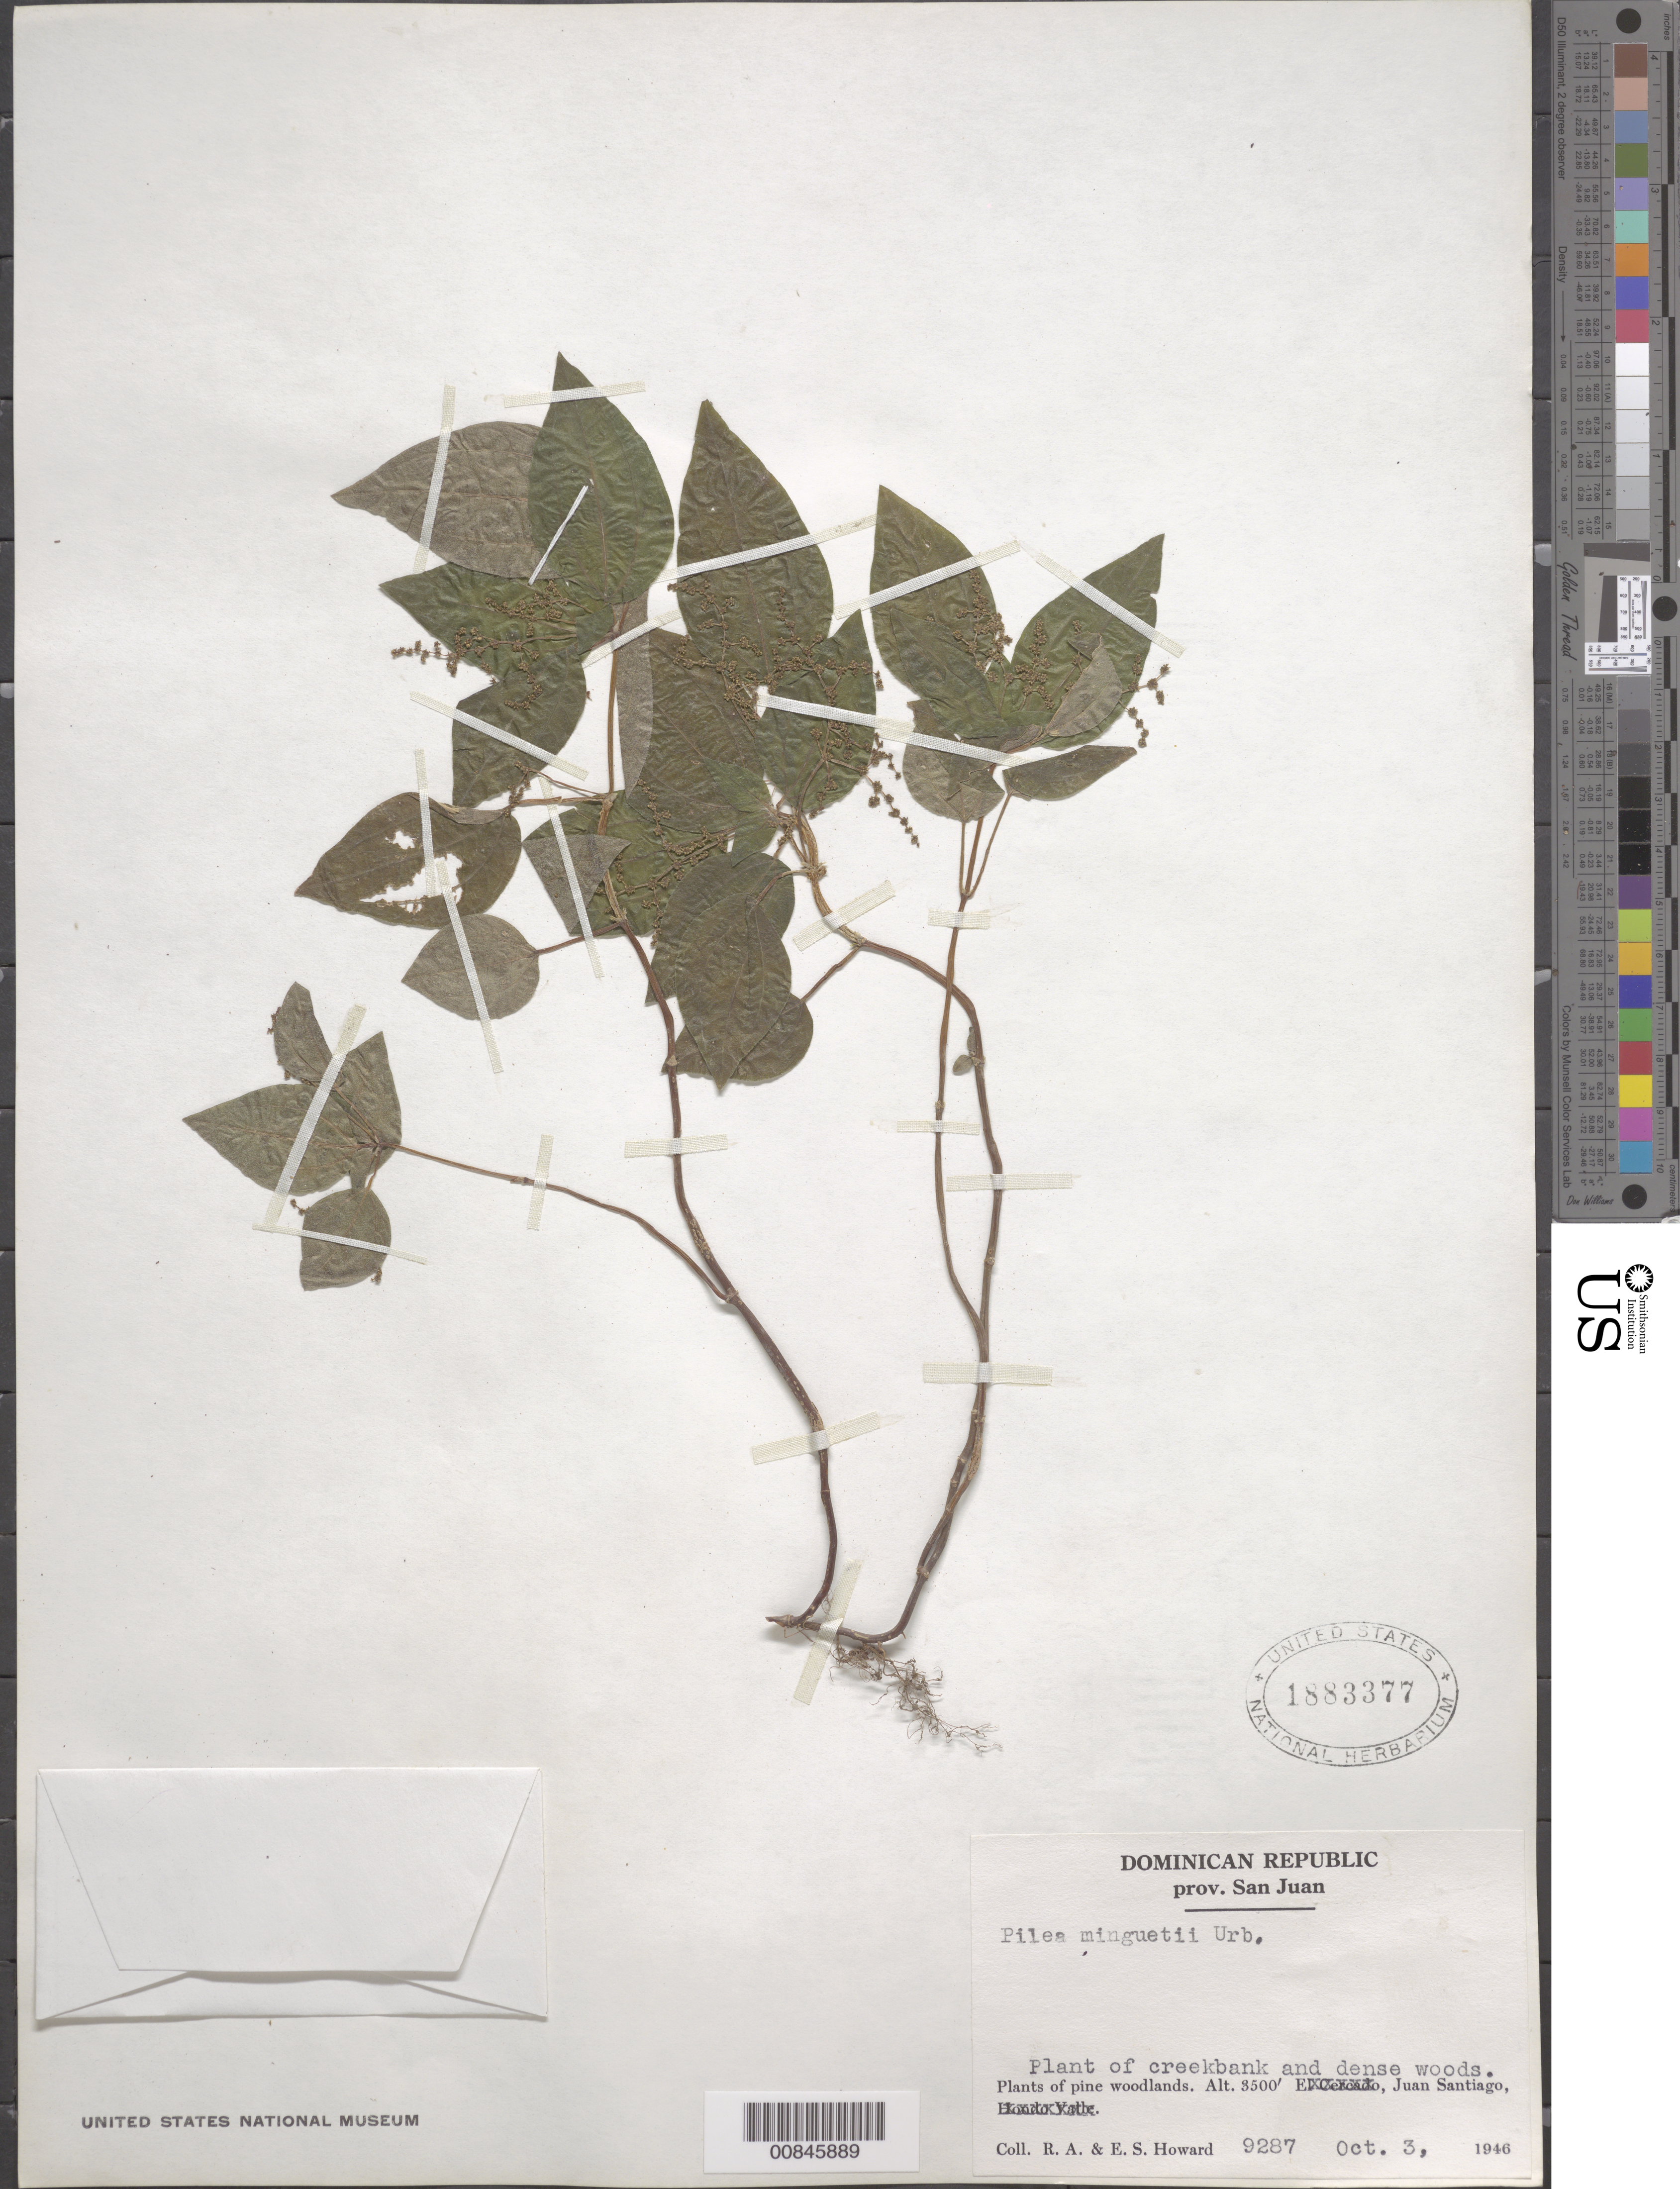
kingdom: Plantae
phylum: Tracheophyta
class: Magnoliopsida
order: Rosales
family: Urticaceae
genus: Pilea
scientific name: Pilea minguetii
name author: Urb.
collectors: R. A. Howard & E. S. Howard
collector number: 9287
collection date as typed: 03 Oct 1946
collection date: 1946-10-03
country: Dominican Republic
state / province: San Juan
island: Hispaniola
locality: Juan Santiago.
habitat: Creekbank and dense woods. Pine woodlands.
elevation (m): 1067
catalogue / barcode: US 1883377